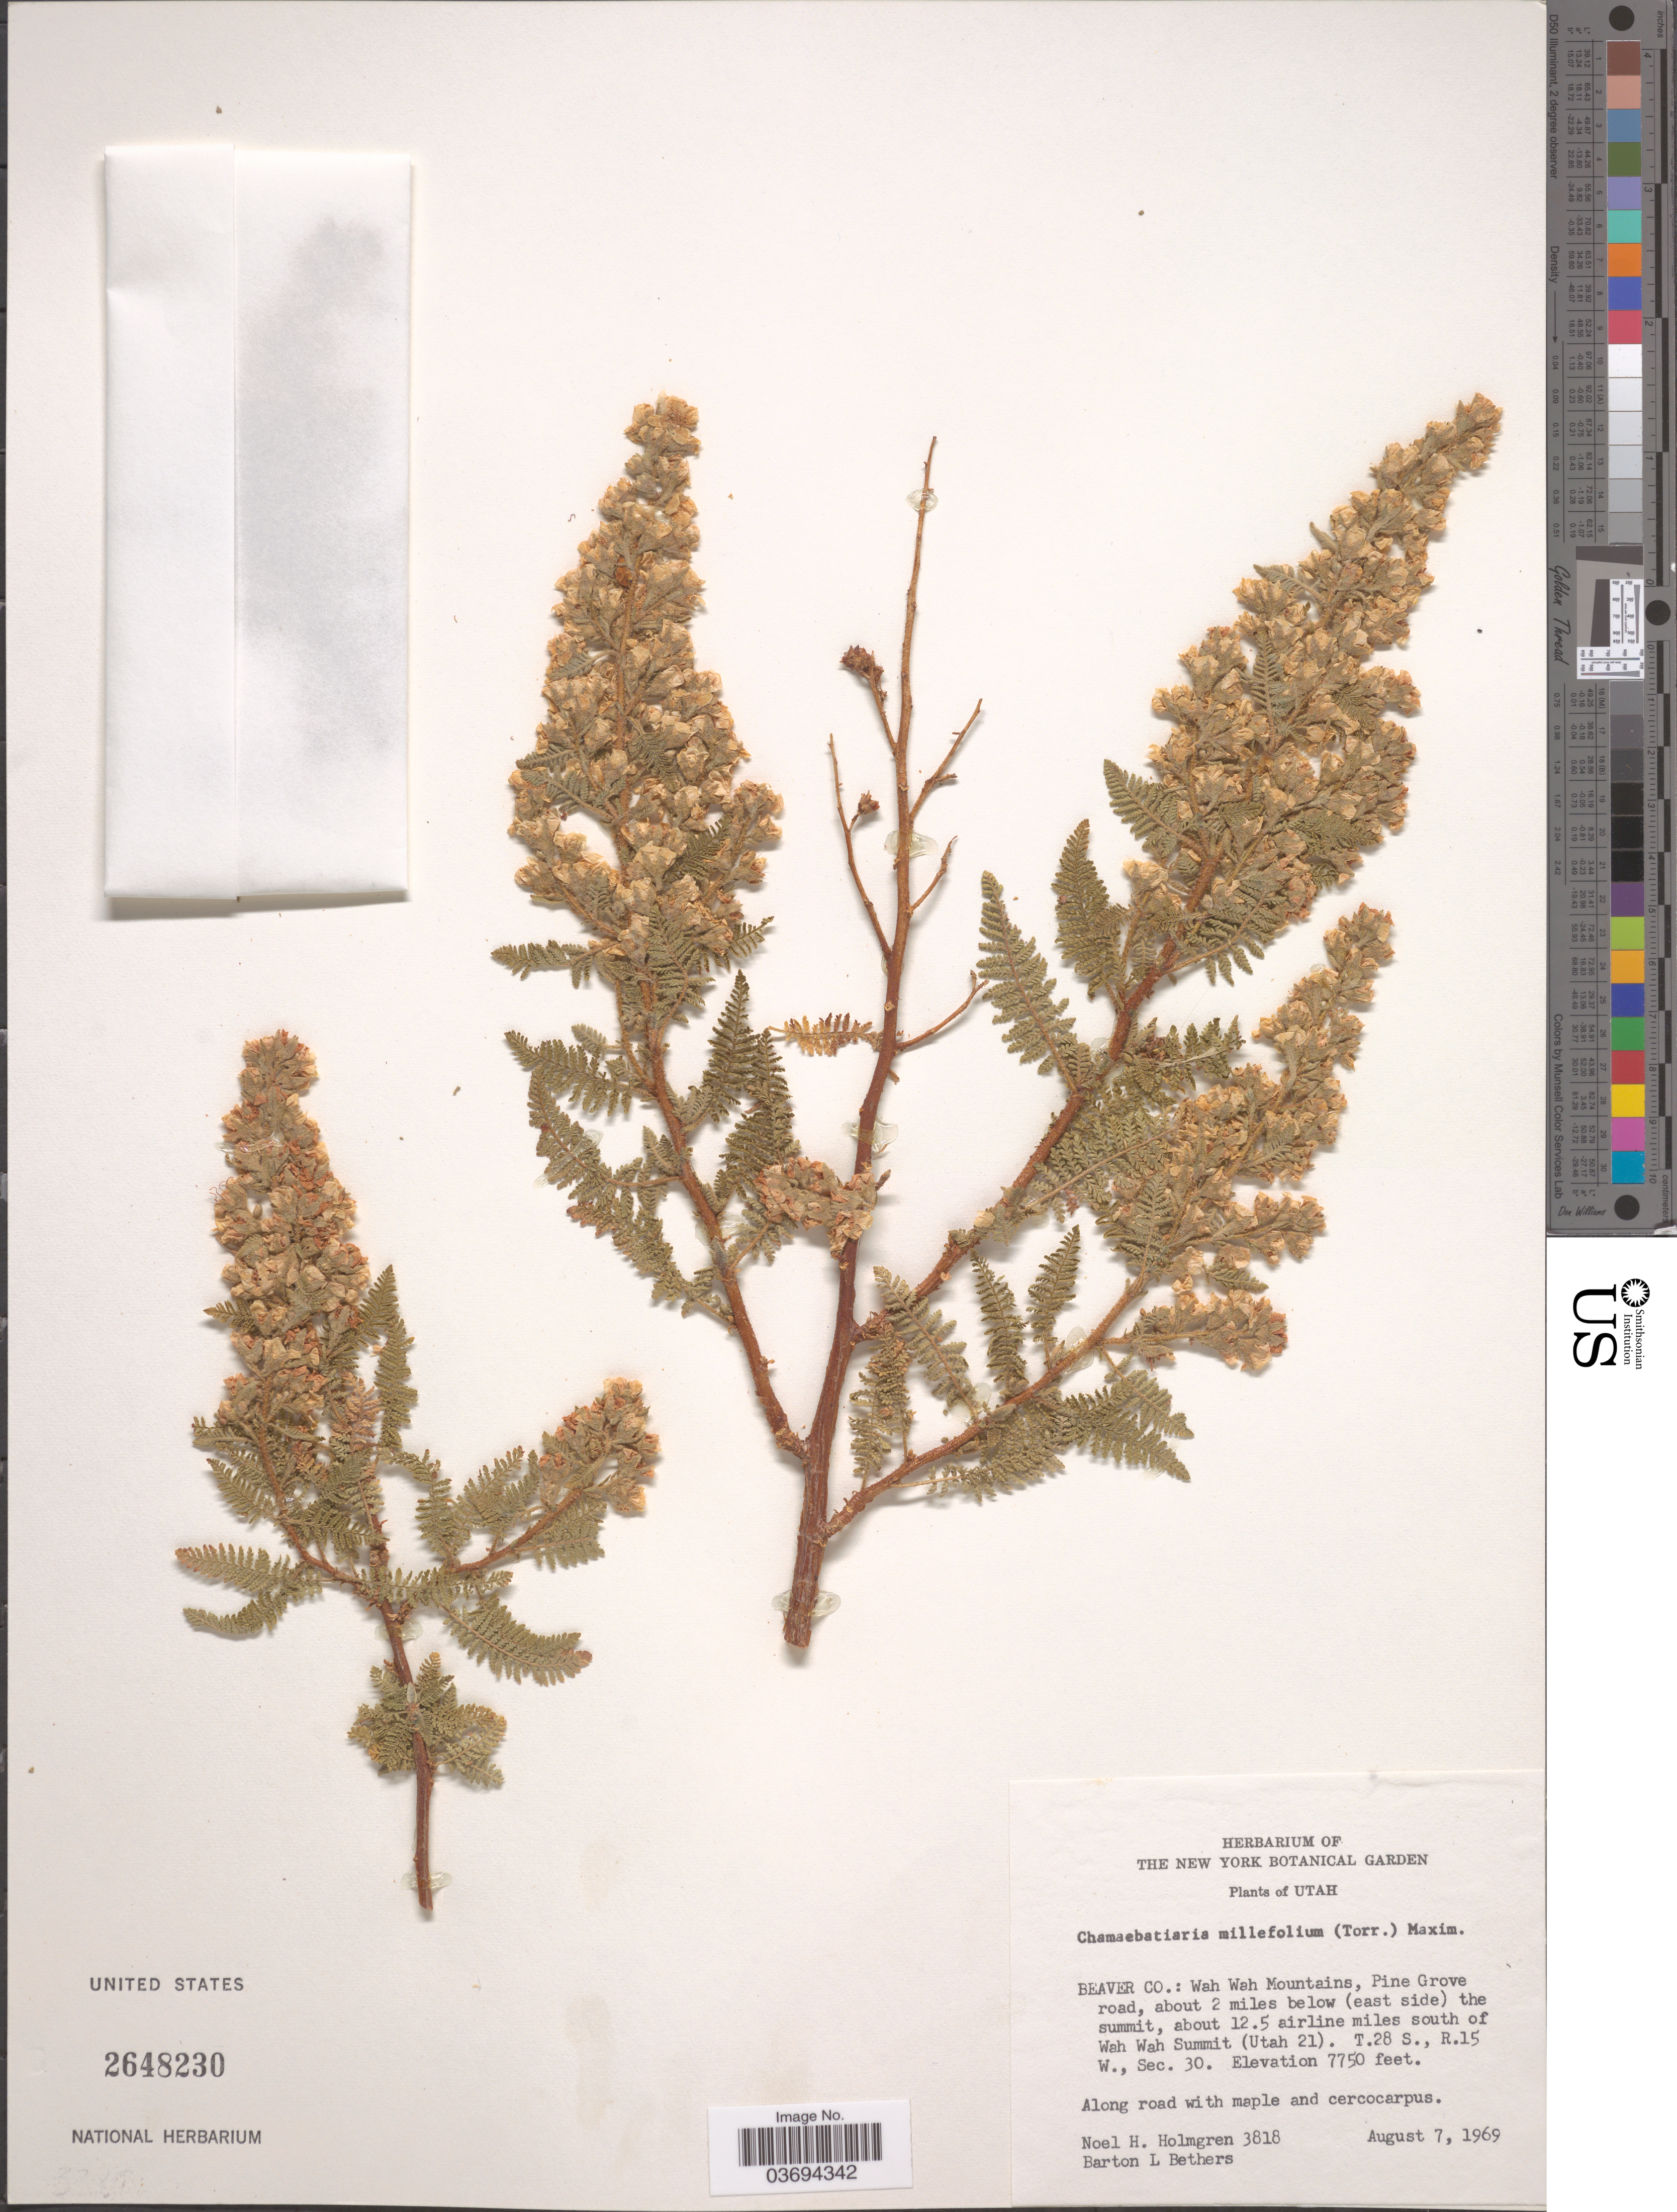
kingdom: Plantae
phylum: Tracheophyta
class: Magnoliopsida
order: Rosales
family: Rosaceae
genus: Chamaebatiaria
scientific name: Chamaebatiaria millefolium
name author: (Torr.) Maxim.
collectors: N. H. Holmgren & B. Bethers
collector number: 3818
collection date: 1969-08-07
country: United States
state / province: Utah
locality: Beaver Co.: Wah Wah Mountains, Pine Grove road, about 2 miles below (east side) the summit, about 12.5 airline miles south of Wah Wah Summit (Utah 21). T.28 S., R.15 W., Sec. 30.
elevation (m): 2362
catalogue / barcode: US 2648230